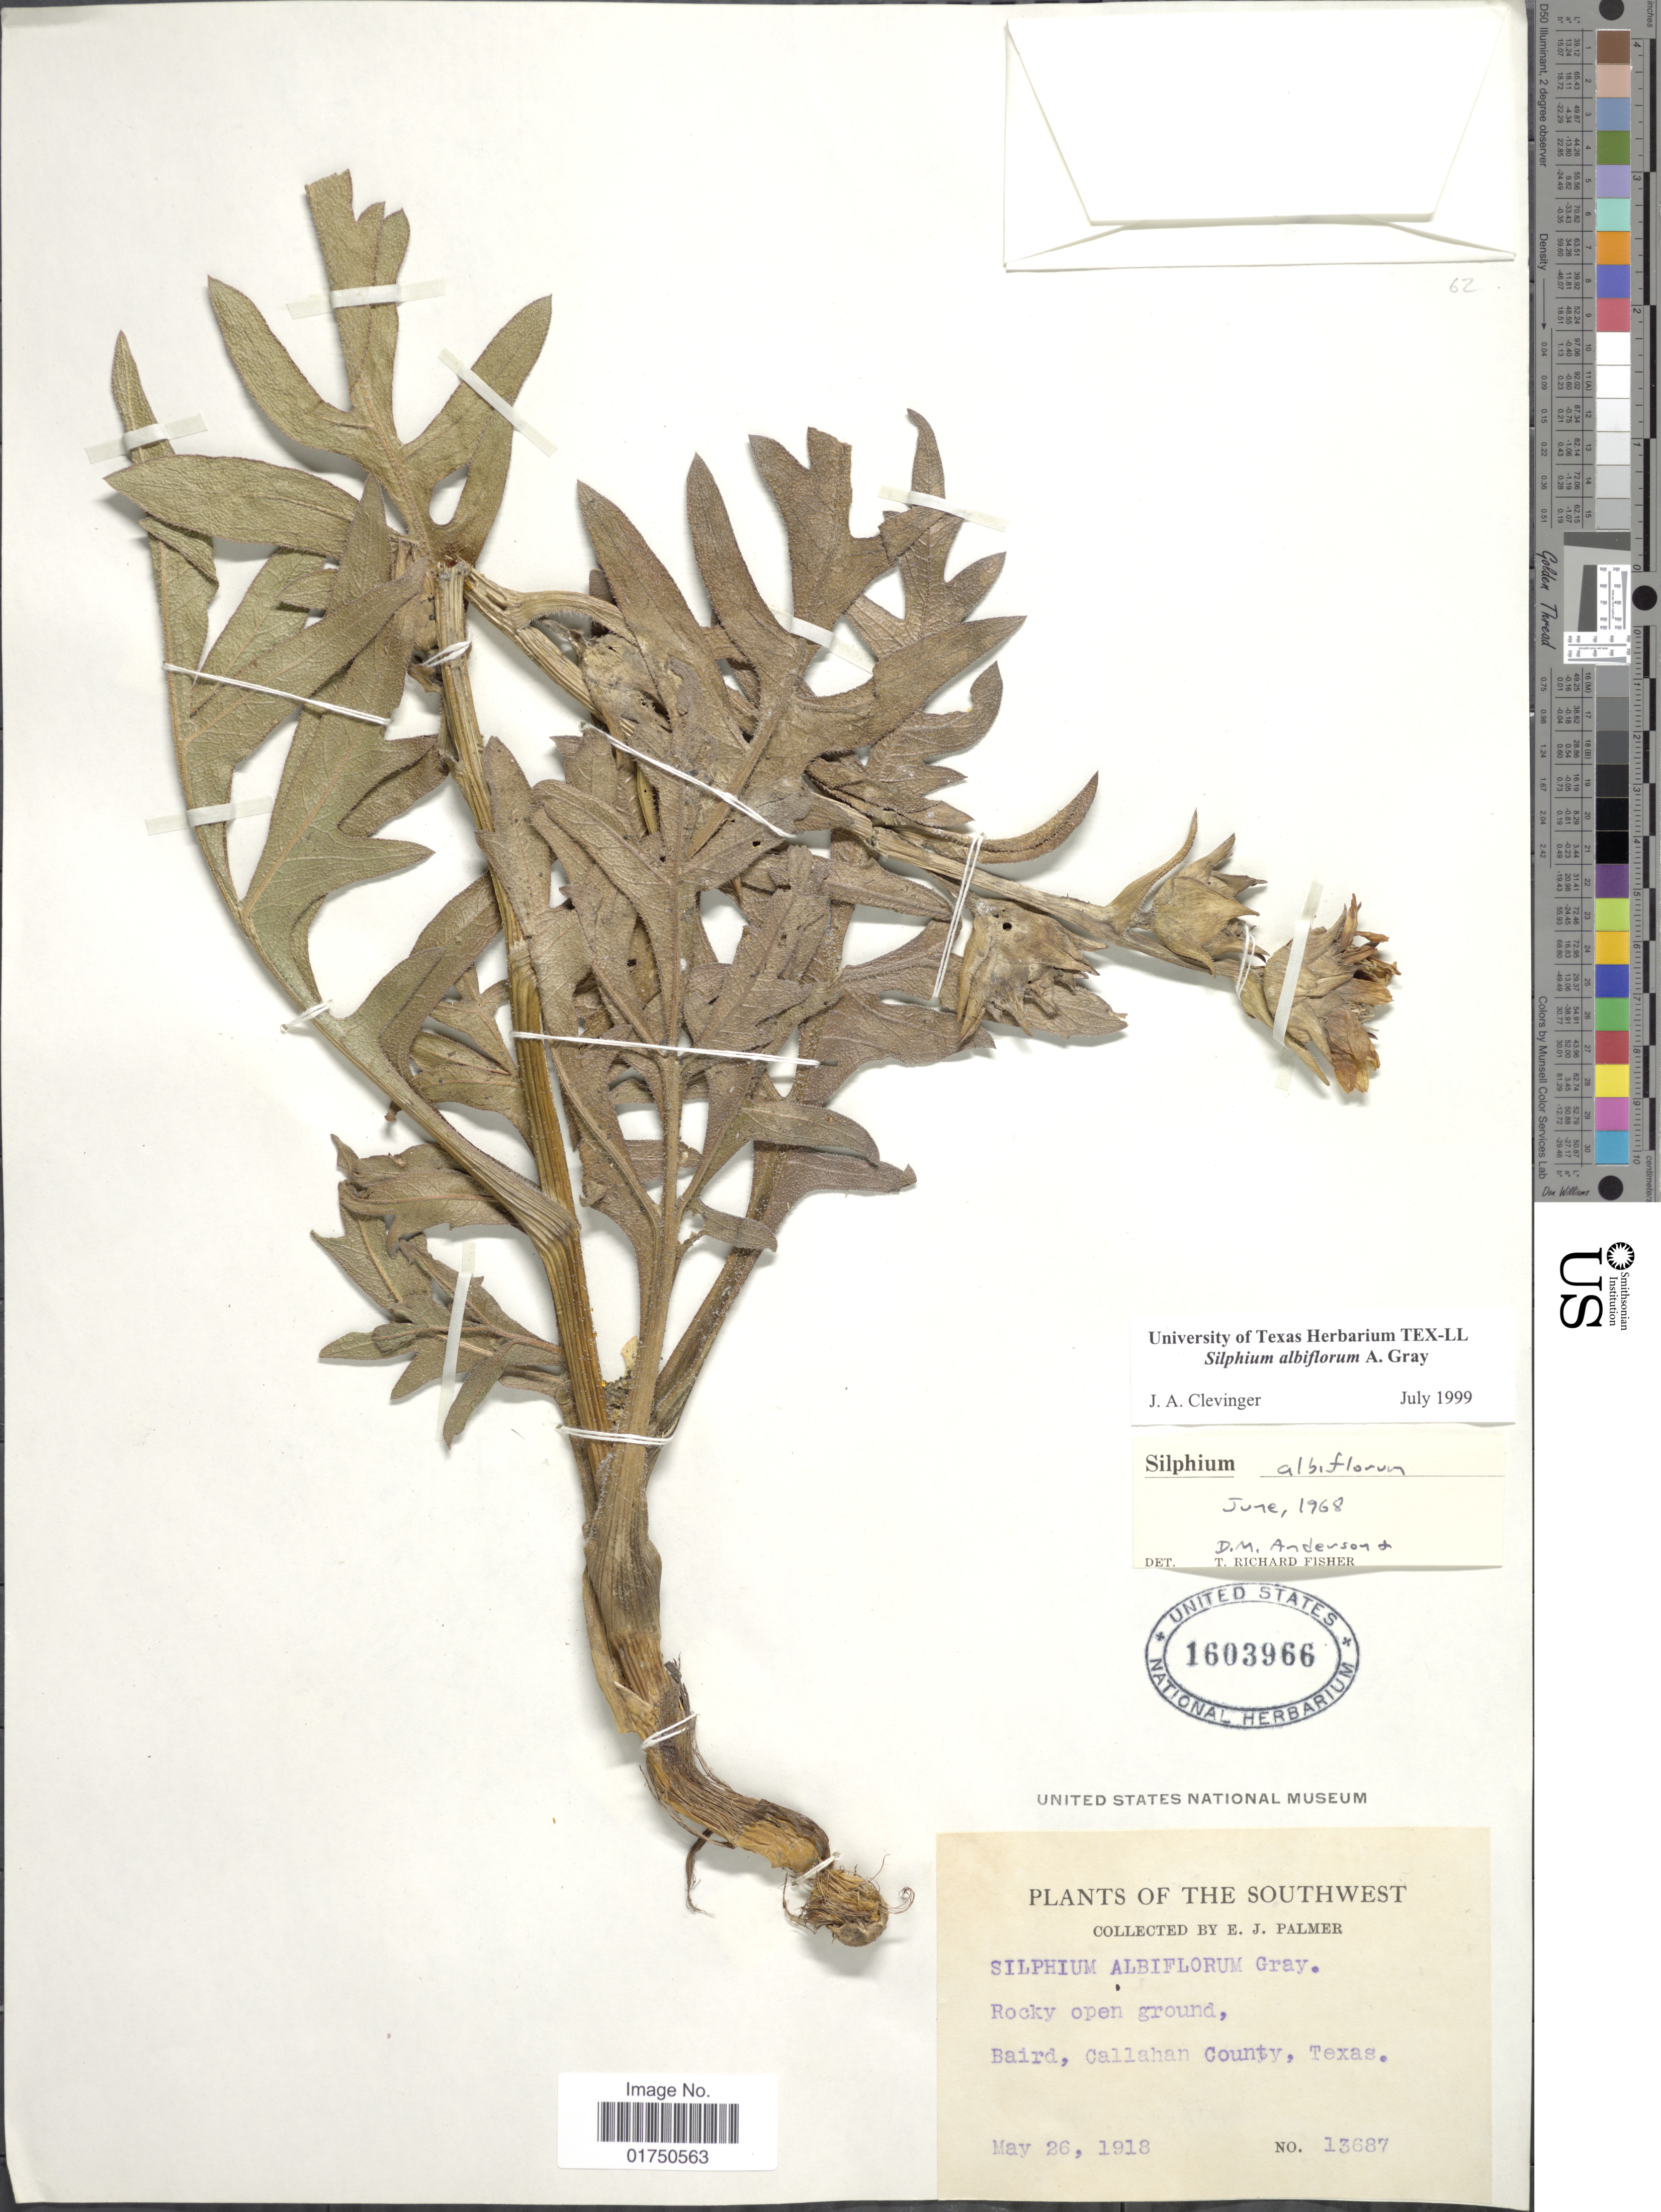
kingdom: Plantae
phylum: Tracheophyta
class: Magnoliopsida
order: Asterales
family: Asteraceae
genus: Silphium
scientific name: Silphium albiflorum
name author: A. Gray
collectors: E. J. Palmer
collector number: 13687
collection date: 1918-05-26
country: United States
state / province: Texas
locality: Southwest. Rocky open ground, Baird, Callahan County, Texas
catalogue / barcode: US 1603966